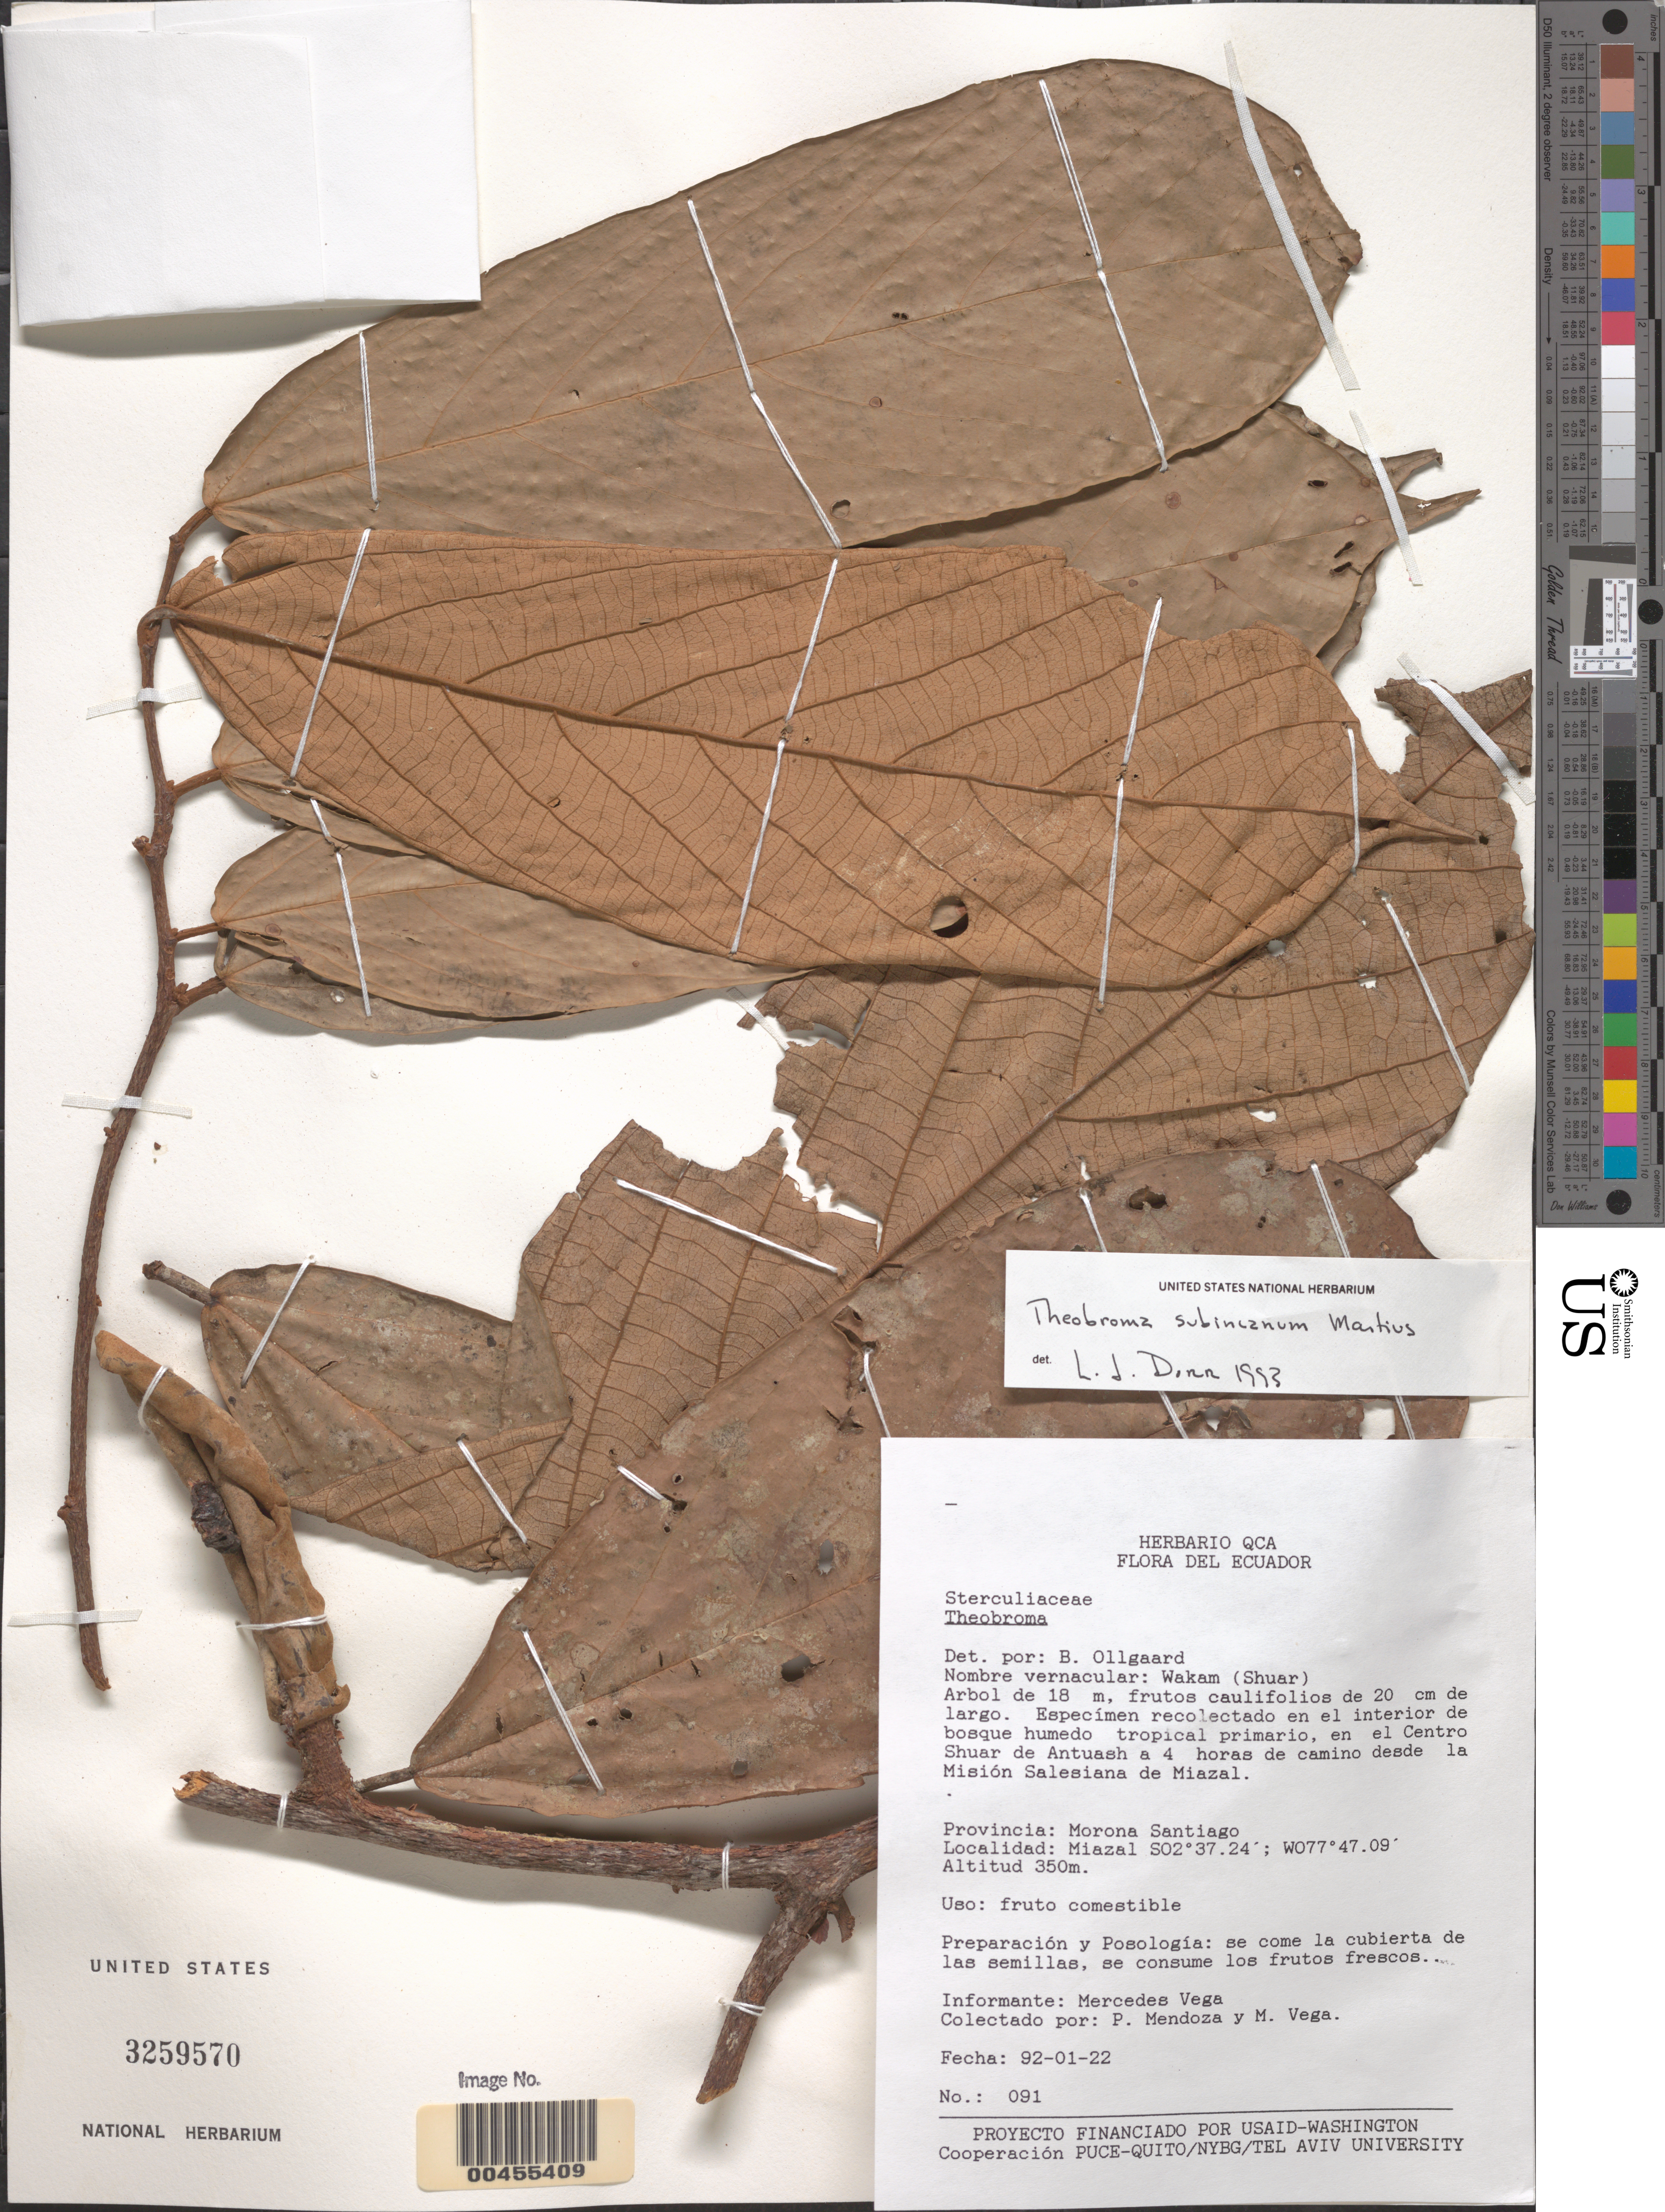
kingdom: Plantae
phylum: Tracheophyta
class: Magnoliopsida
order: Malvales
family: Malvaceae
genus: Theobroma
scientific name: Theobroma subincanum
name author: Mart.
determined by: Dorr, L. J., (BOT), Smithsonian Institution - National Museum of Natural History (UNITED STATES)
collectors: P. Mendoza & M. Vega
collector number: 091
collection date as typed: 22 Jan 1992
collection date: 1992-01-22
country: Ecuador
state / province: Morona-Santiago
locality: Miazal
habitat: interior de bosque humedo tropical primario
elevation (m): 350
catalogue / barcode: US 3259570